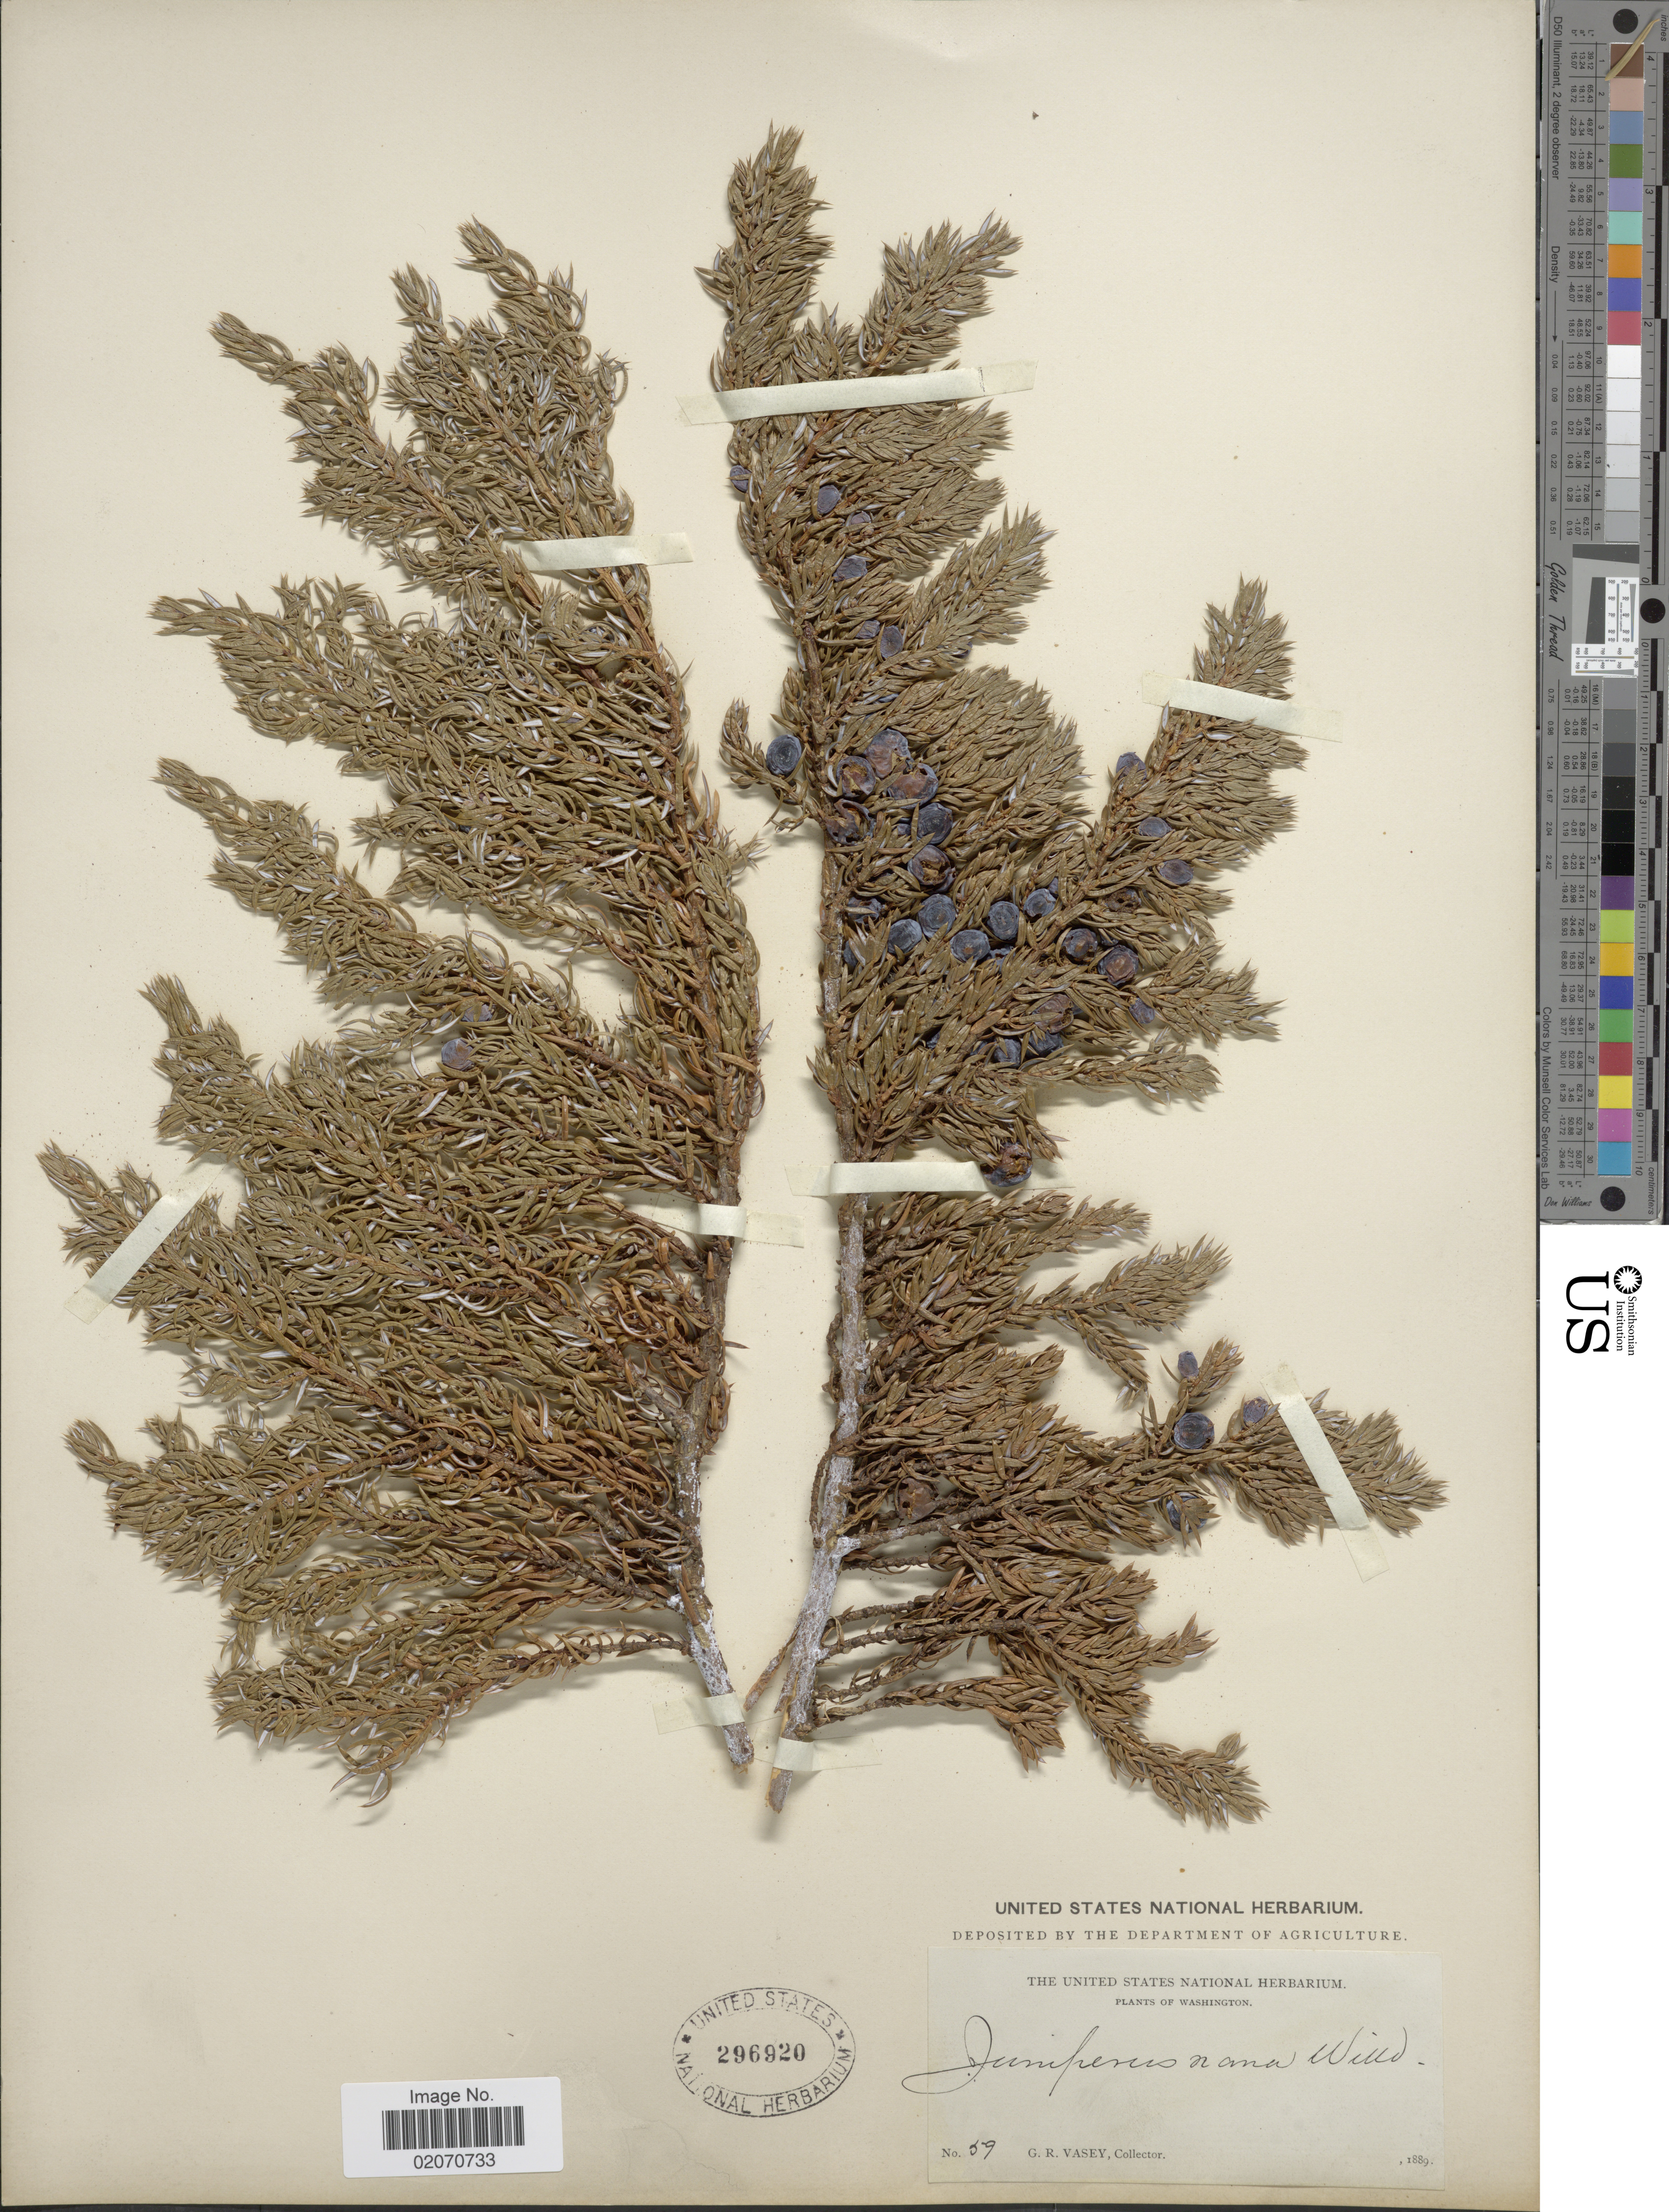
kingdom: Plantae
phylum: Tracheophyta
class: Pinopsida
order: Pinales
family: Cupressaceae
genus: Juniperus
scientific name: Juniperus communis var. jackii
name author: Rehder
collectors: G. R. Vasey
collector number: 59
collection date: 1889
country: United States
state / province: Washington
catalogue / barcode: US 296920